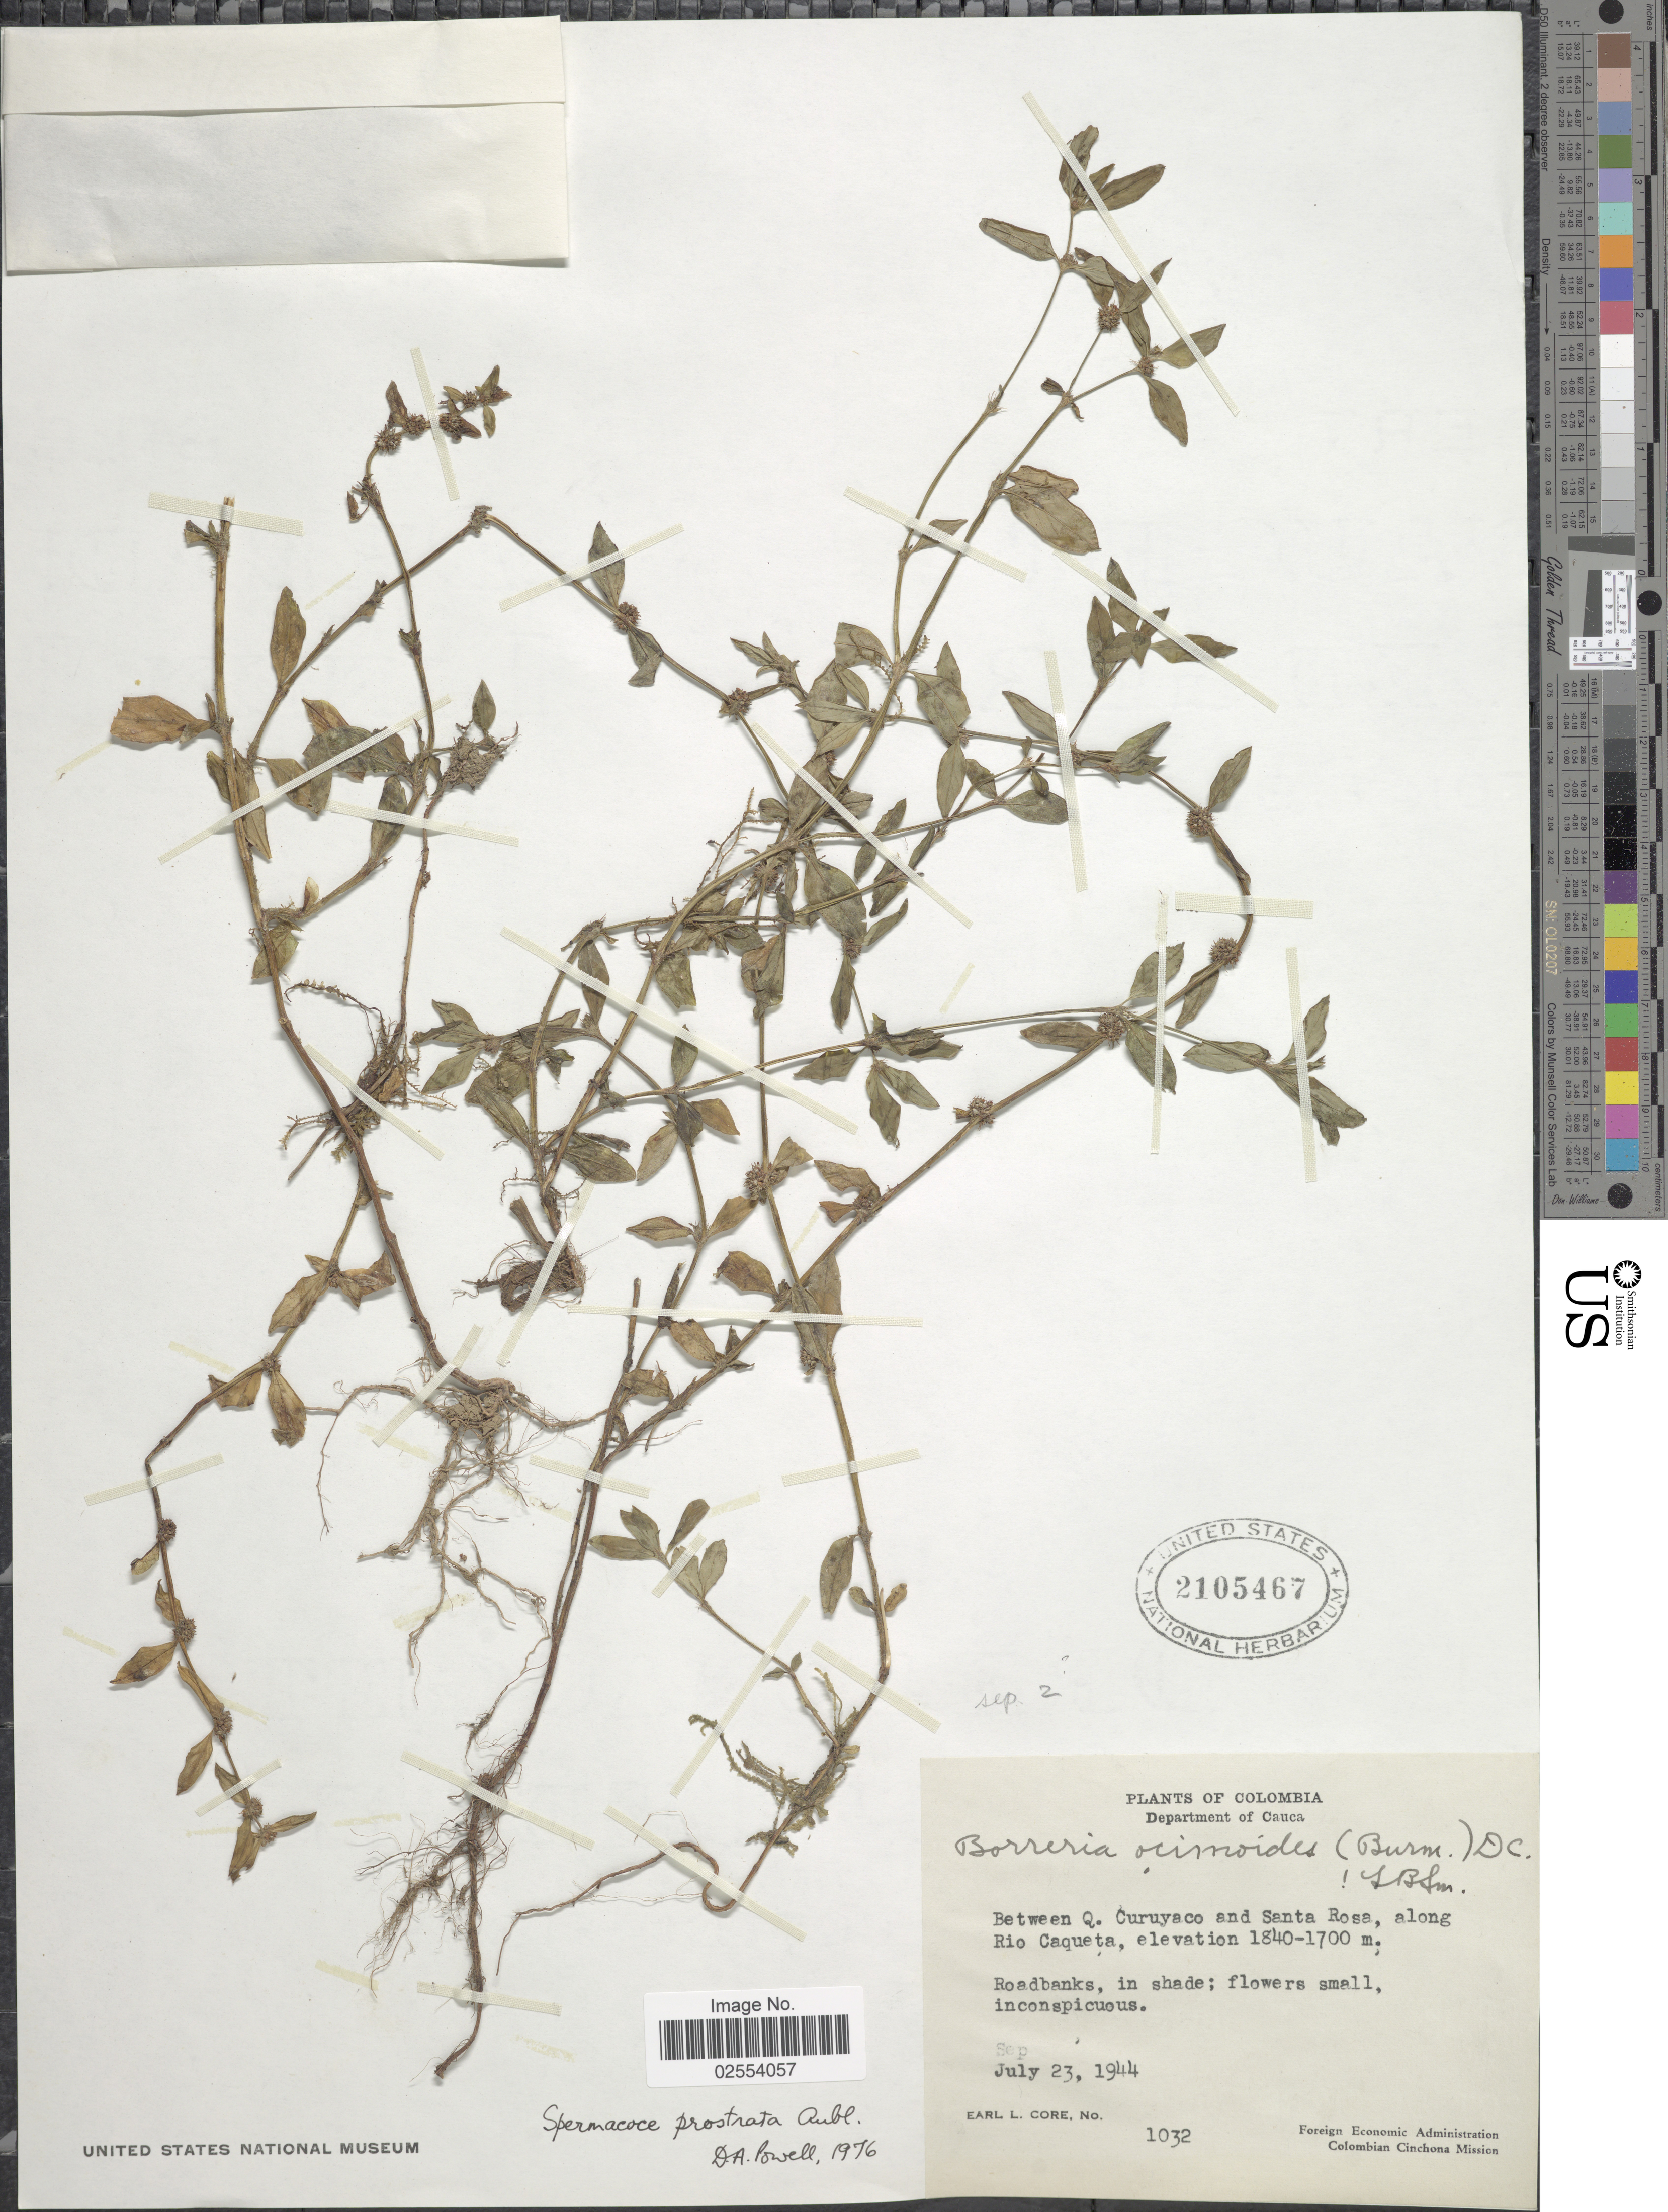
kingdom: Plantae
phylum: Tracheophyta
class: Magnoliopsida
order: Gentianales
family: Rubiaceae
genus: Spermacoce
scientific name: Spermacoce prostrata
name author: Aubl.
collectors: E. L. Core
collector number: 1032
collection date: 1944-07-23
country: Colombia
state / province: Cauca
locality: Department of Cauca, Between Q. Curuyaco and Santa Rosa, along Rio Caqueta, Roadbanks, in shade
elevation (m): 1700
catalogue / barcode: US 2105467